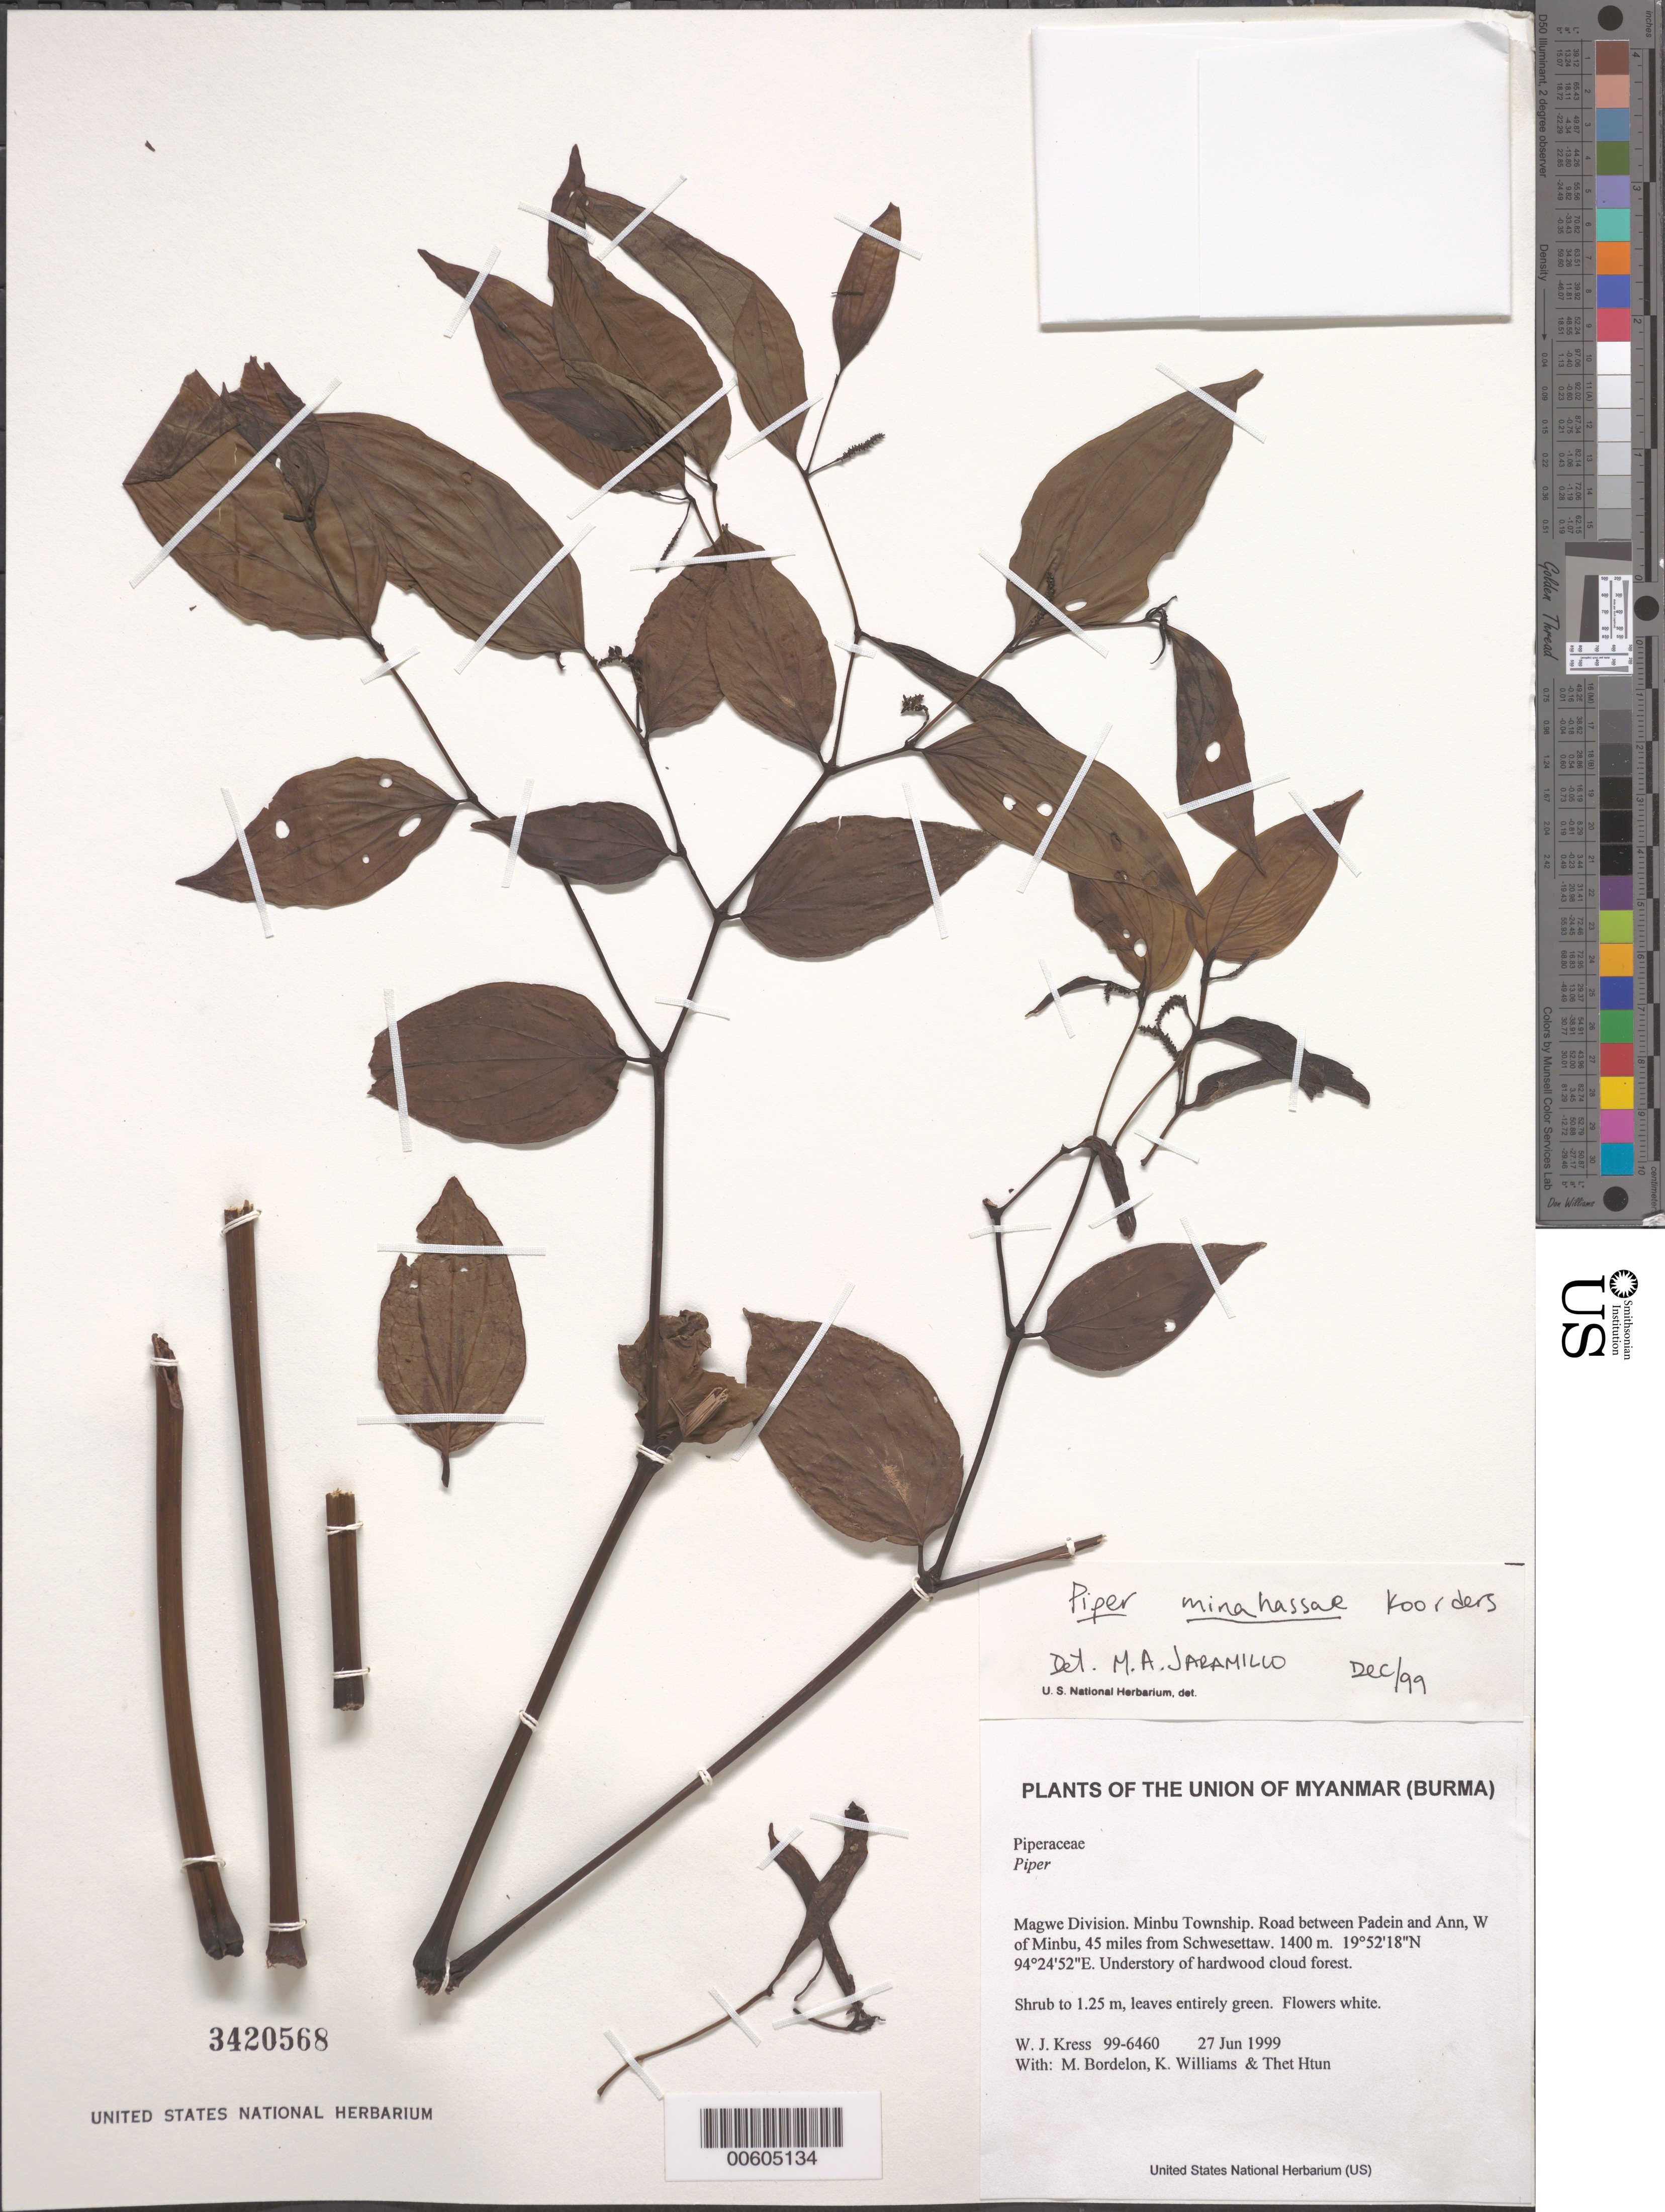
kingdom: Plantae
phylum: Tracheophyta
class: Magnoliopsida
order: Piperales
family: Piperaceae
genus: Piper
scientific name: Piper minahassae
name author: C. DC. ex Koord.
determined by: Jaramillo, M. Alejandra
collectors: W. J. Kress, M. Bordelon, K. J. Williams & Thet Htun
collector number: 99-6460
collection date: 1999-06-27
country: Myanmar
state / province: Magway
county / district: Minbu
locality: Road between Padein and Ann, W of Minbu, 45 miles from Schwesettaw.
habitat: Understory of hardwood cloud forest.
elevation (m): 1400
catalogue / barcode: US 3420568